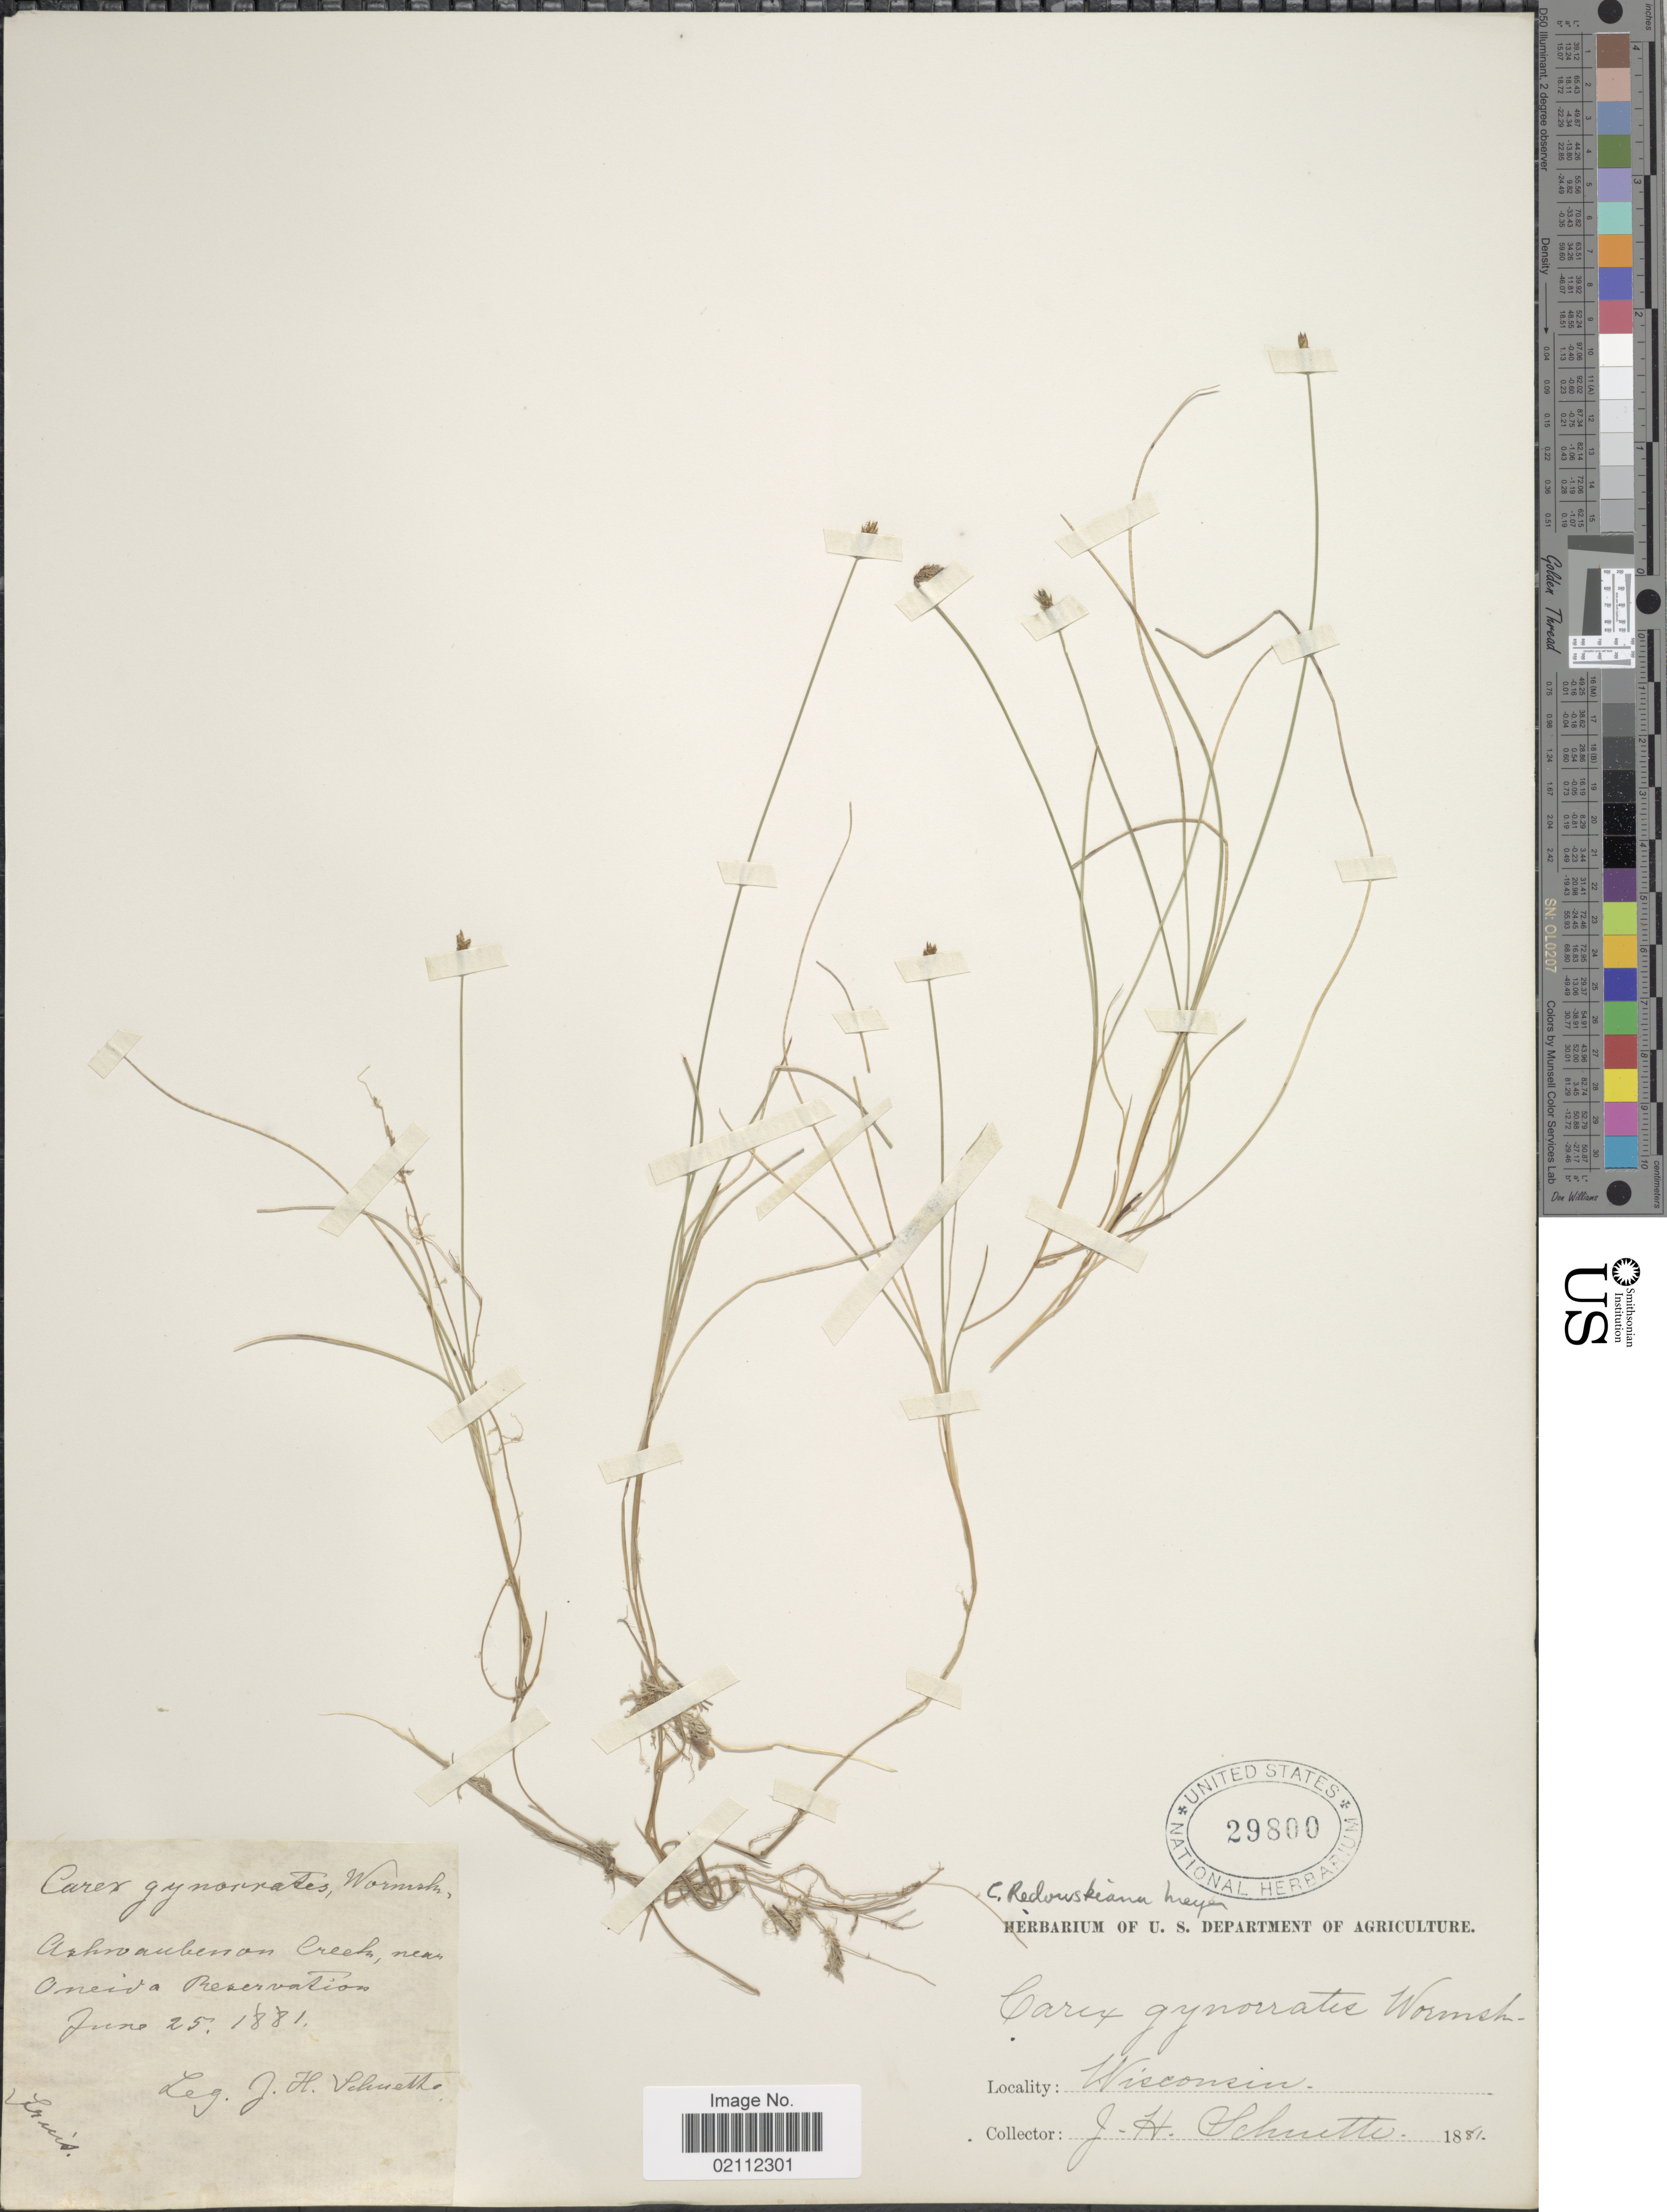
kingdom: Plantae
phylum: Tracheophyta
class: Liliopsida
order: Poales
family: Cyperaceae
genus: Carex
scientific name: Carex nardina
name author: (Hornem.) Fr.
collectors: J. H. Schuette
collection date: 1881-06-25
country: United States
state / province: Wisconsin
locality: Ashwaubenon Creek, near Oneida Reservation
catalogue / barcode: US 29800